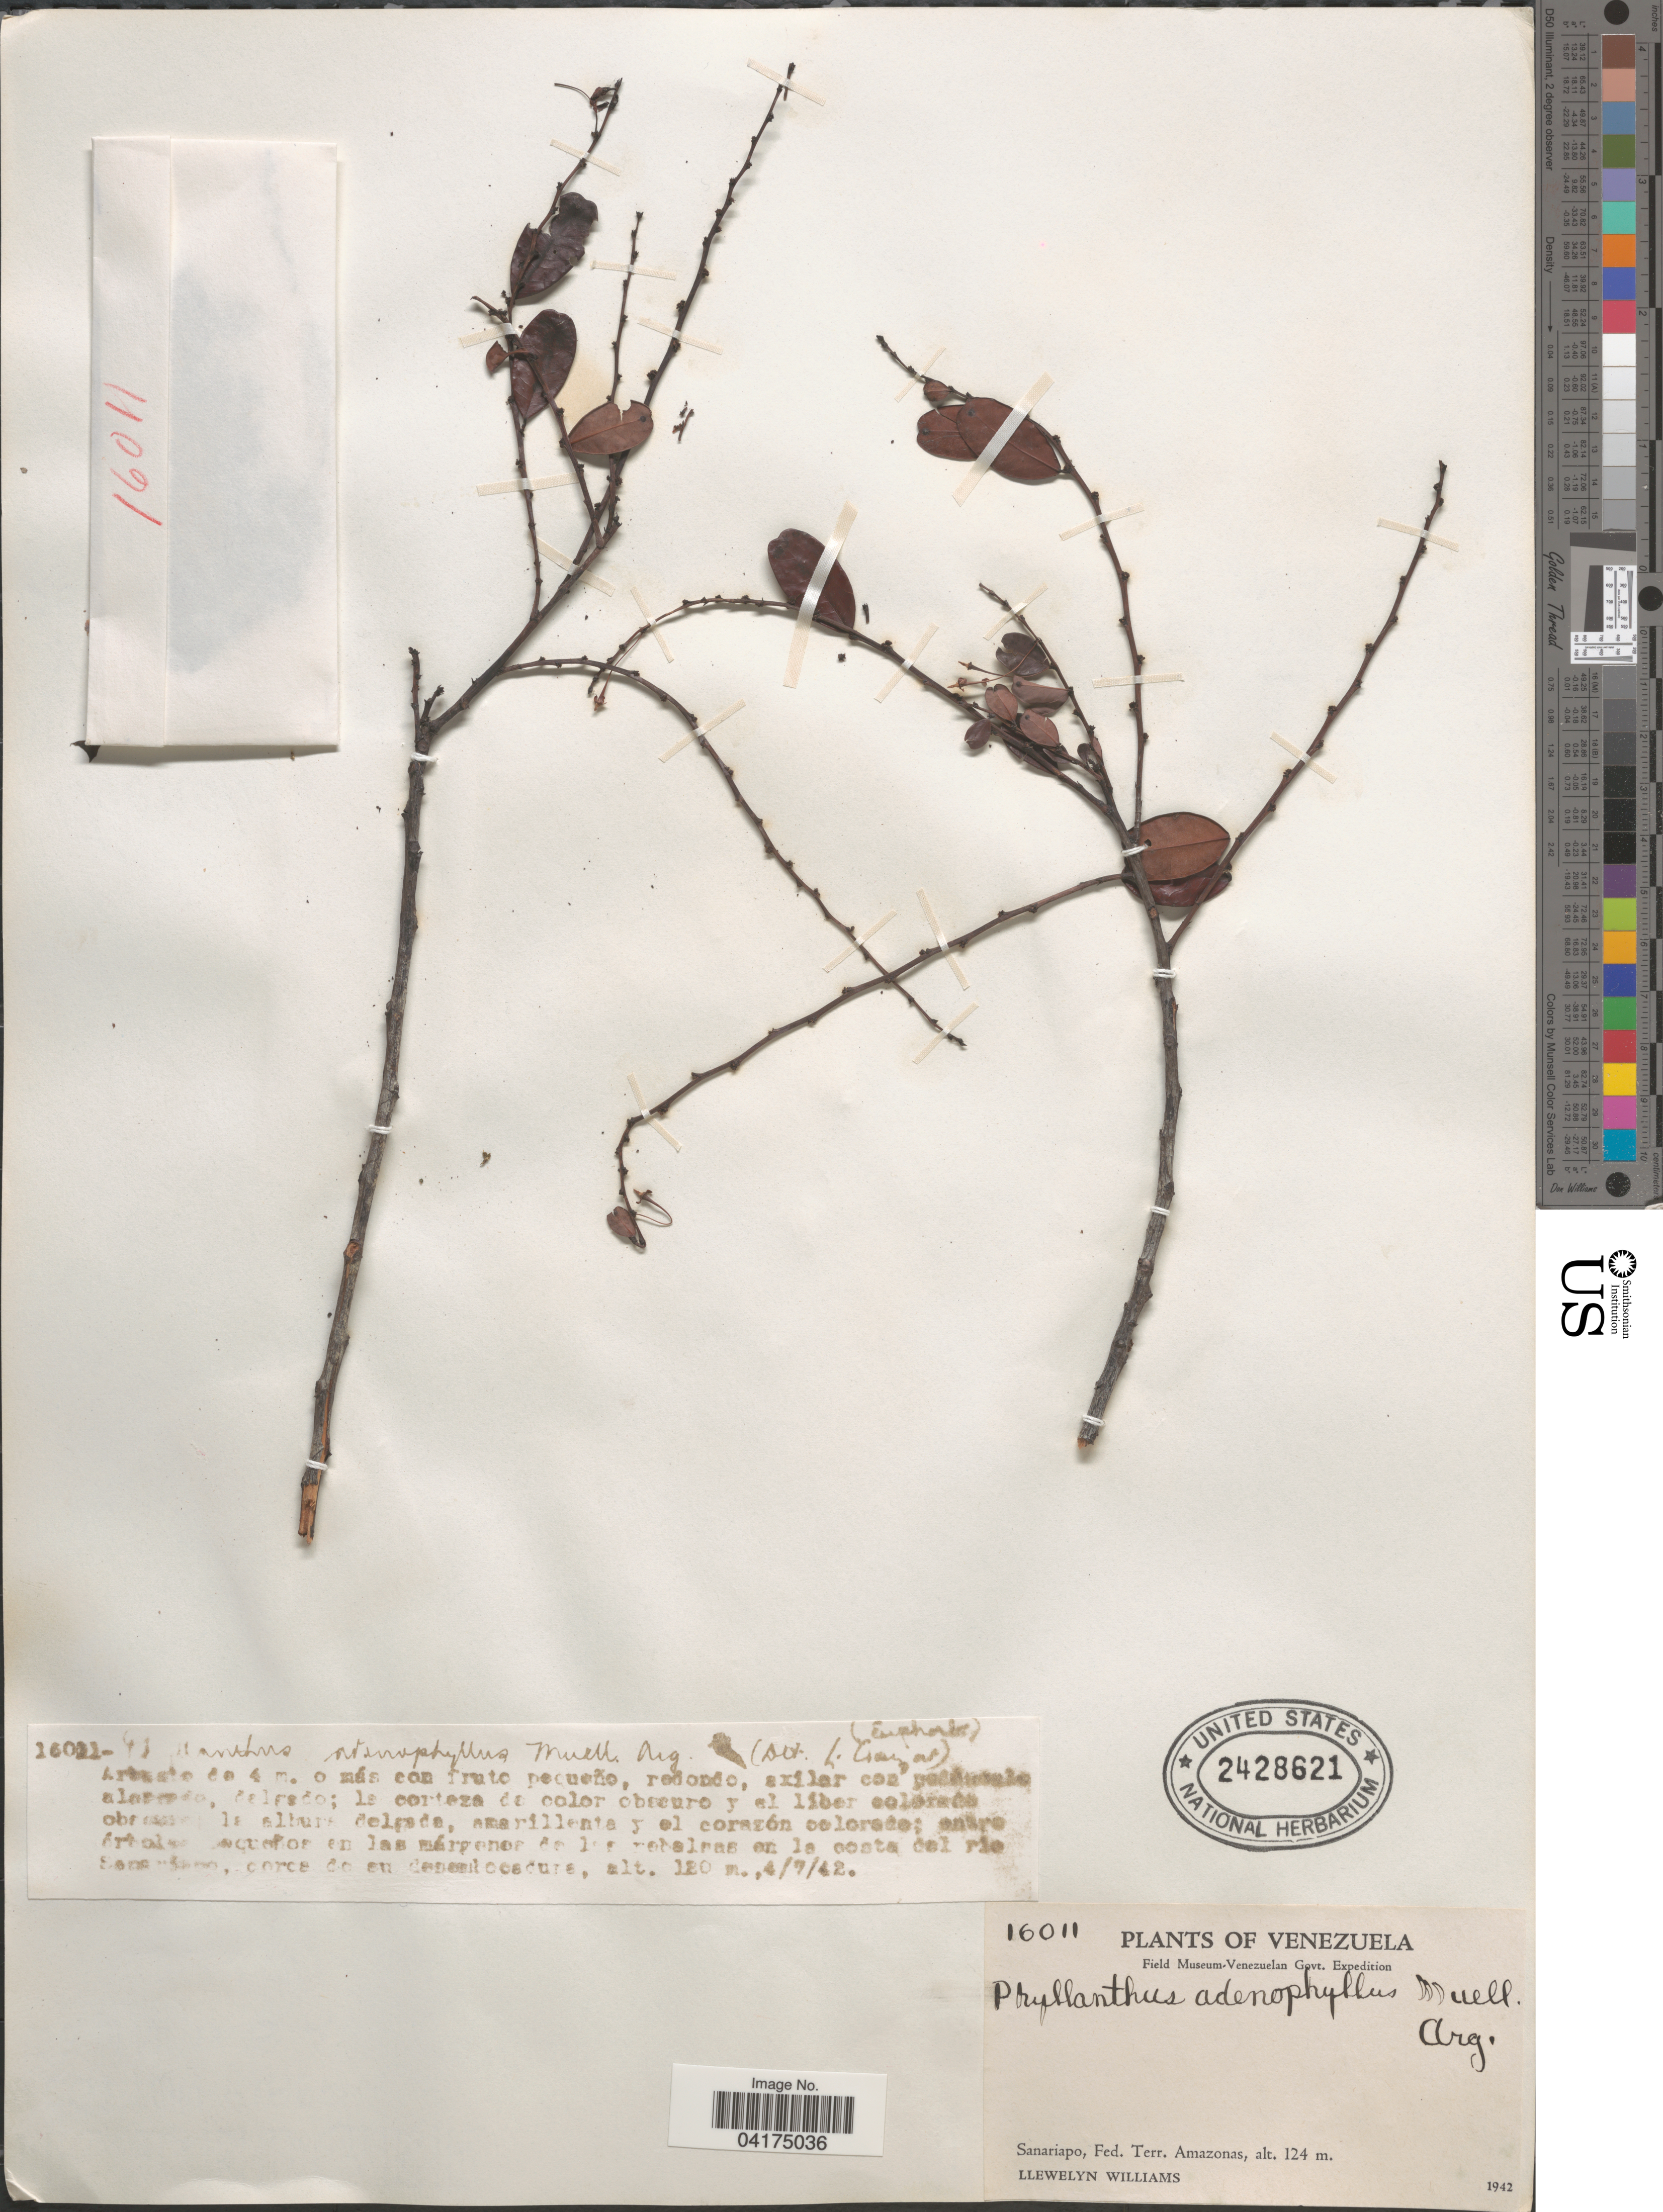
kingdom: Plantae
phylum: Tracheophyta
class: Magnoliopsida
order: Malpighiales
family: Phyllanthaceae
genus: Phyllanthus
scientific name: Phyllanthus adenophyllus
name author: Müll. Arg.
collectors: Ll. Williams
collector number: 16011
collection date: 1942-07-04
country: Venezuela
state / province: Amazonas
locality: Field Museum-Venezuelan Govt. Expedition. Sanariapo, Fed. Terr. Amazonas.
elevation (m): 124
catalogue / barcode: US 2428621